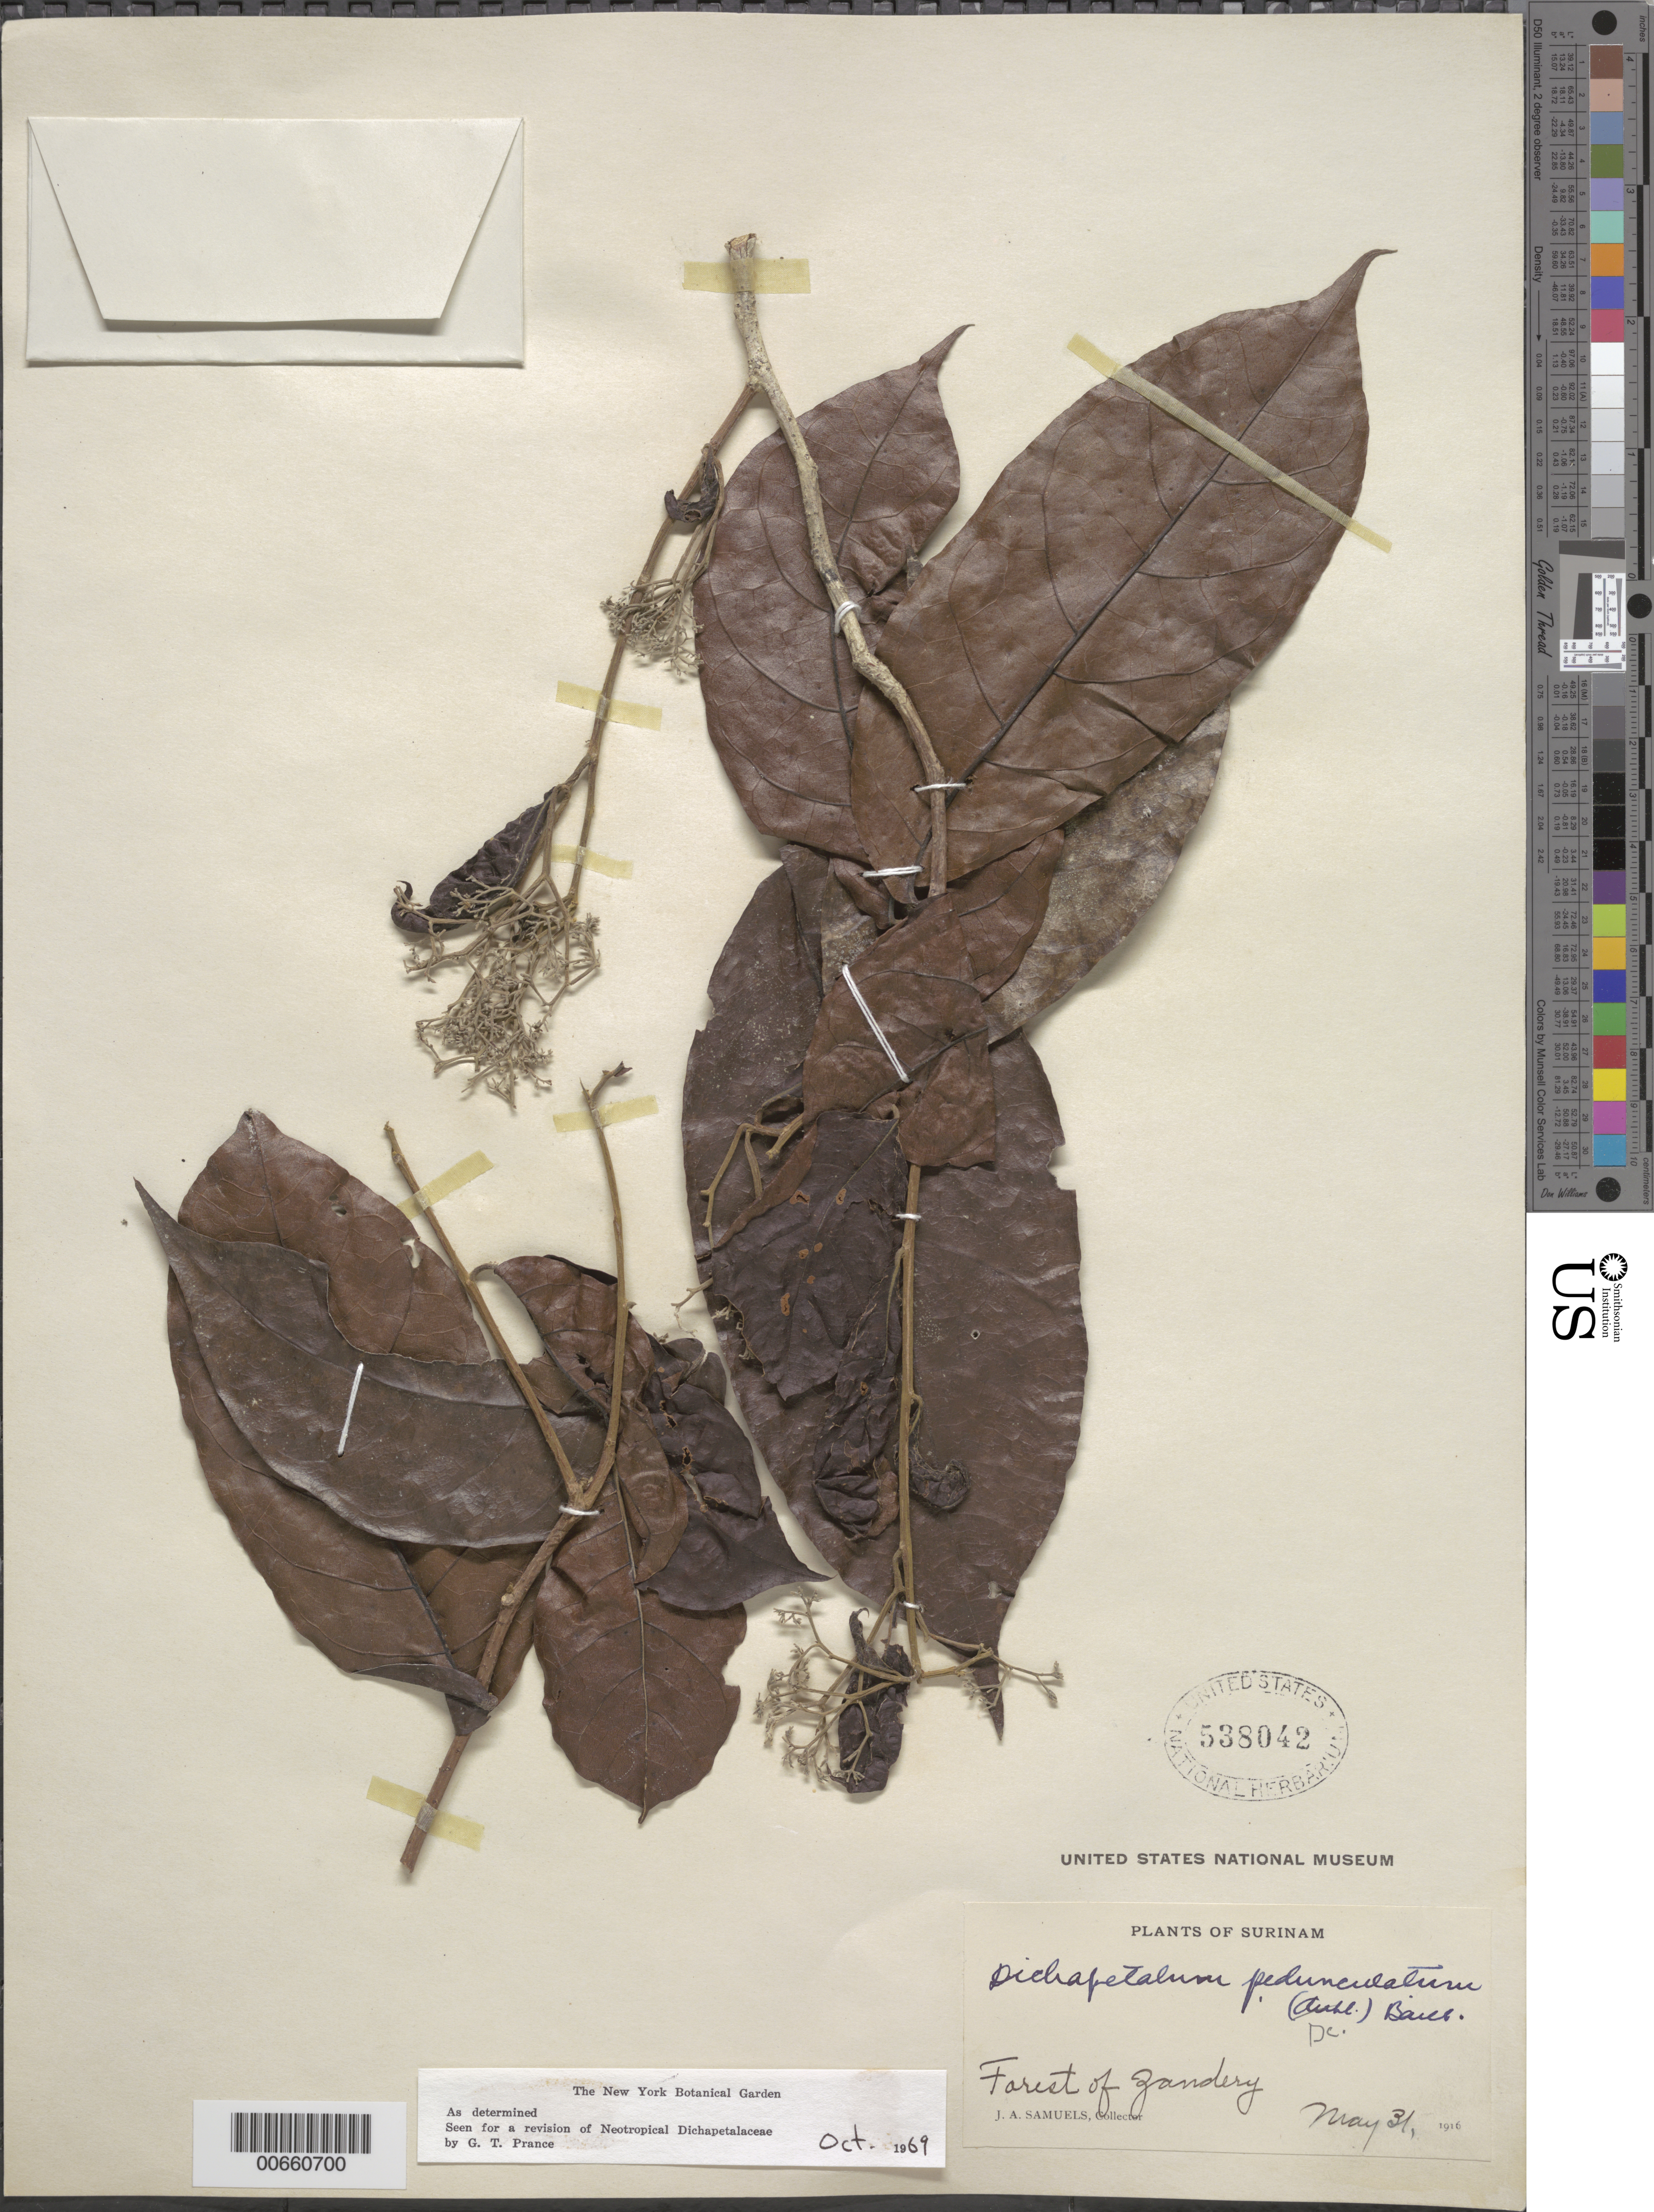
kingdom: Plantae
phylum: Tracheophyta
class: Magnoliopsida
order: Malpighiales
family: Dichapetalaceae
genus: Dichapetalum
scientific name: Dichapetalum pedunculatum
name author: (DC.) Baill.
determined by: Prance, G. T.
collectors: J. A. Samuels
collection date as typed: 31-May-16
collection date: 1916-05-31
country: Suriname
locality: Forest of Zandery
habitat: Forest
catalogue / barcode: US 538042